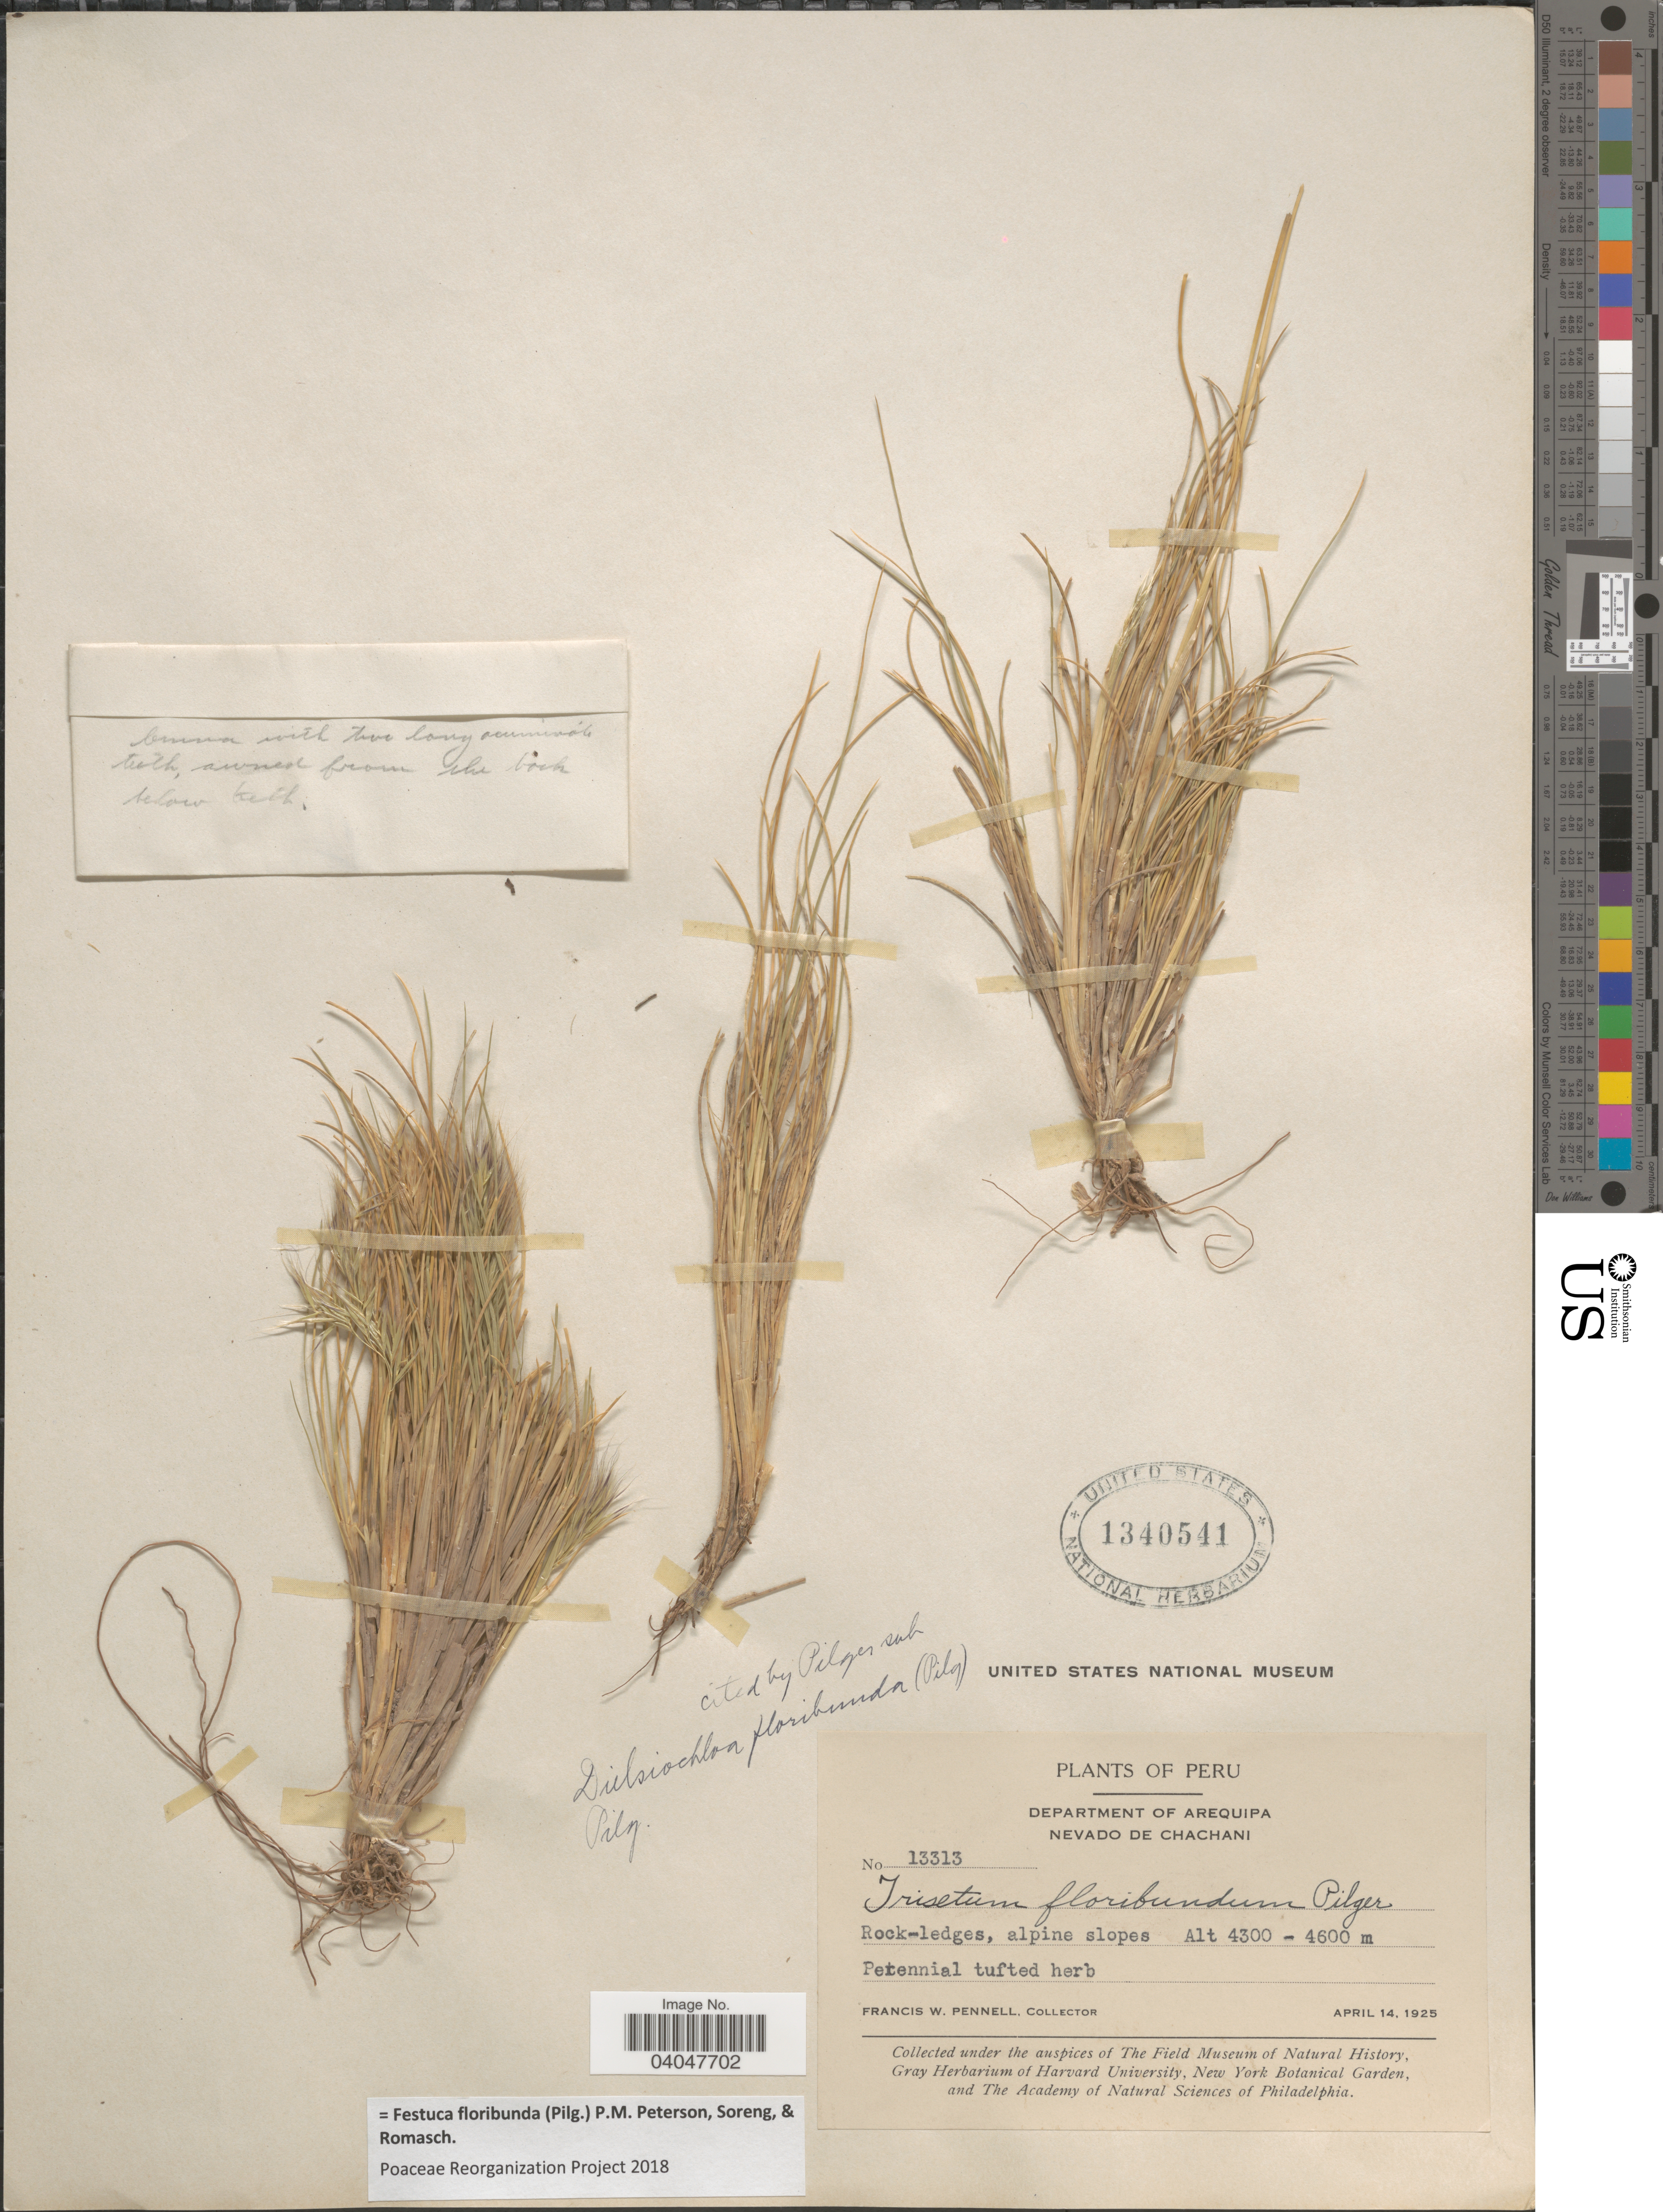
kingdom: Plantae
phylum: Tracheophyta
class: Liliopsida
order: Poales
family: Poaceae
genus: Festuca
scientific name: Festuca floribunda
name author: (Pilg.) P.M. Peterson et al.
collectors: F. W. Pennell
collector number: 13313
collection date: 1925-04-14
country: Peru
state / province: Arequipa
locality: Department of Arequipa. Nevado de Chachani.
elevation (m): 4300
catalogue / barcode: US 1340541